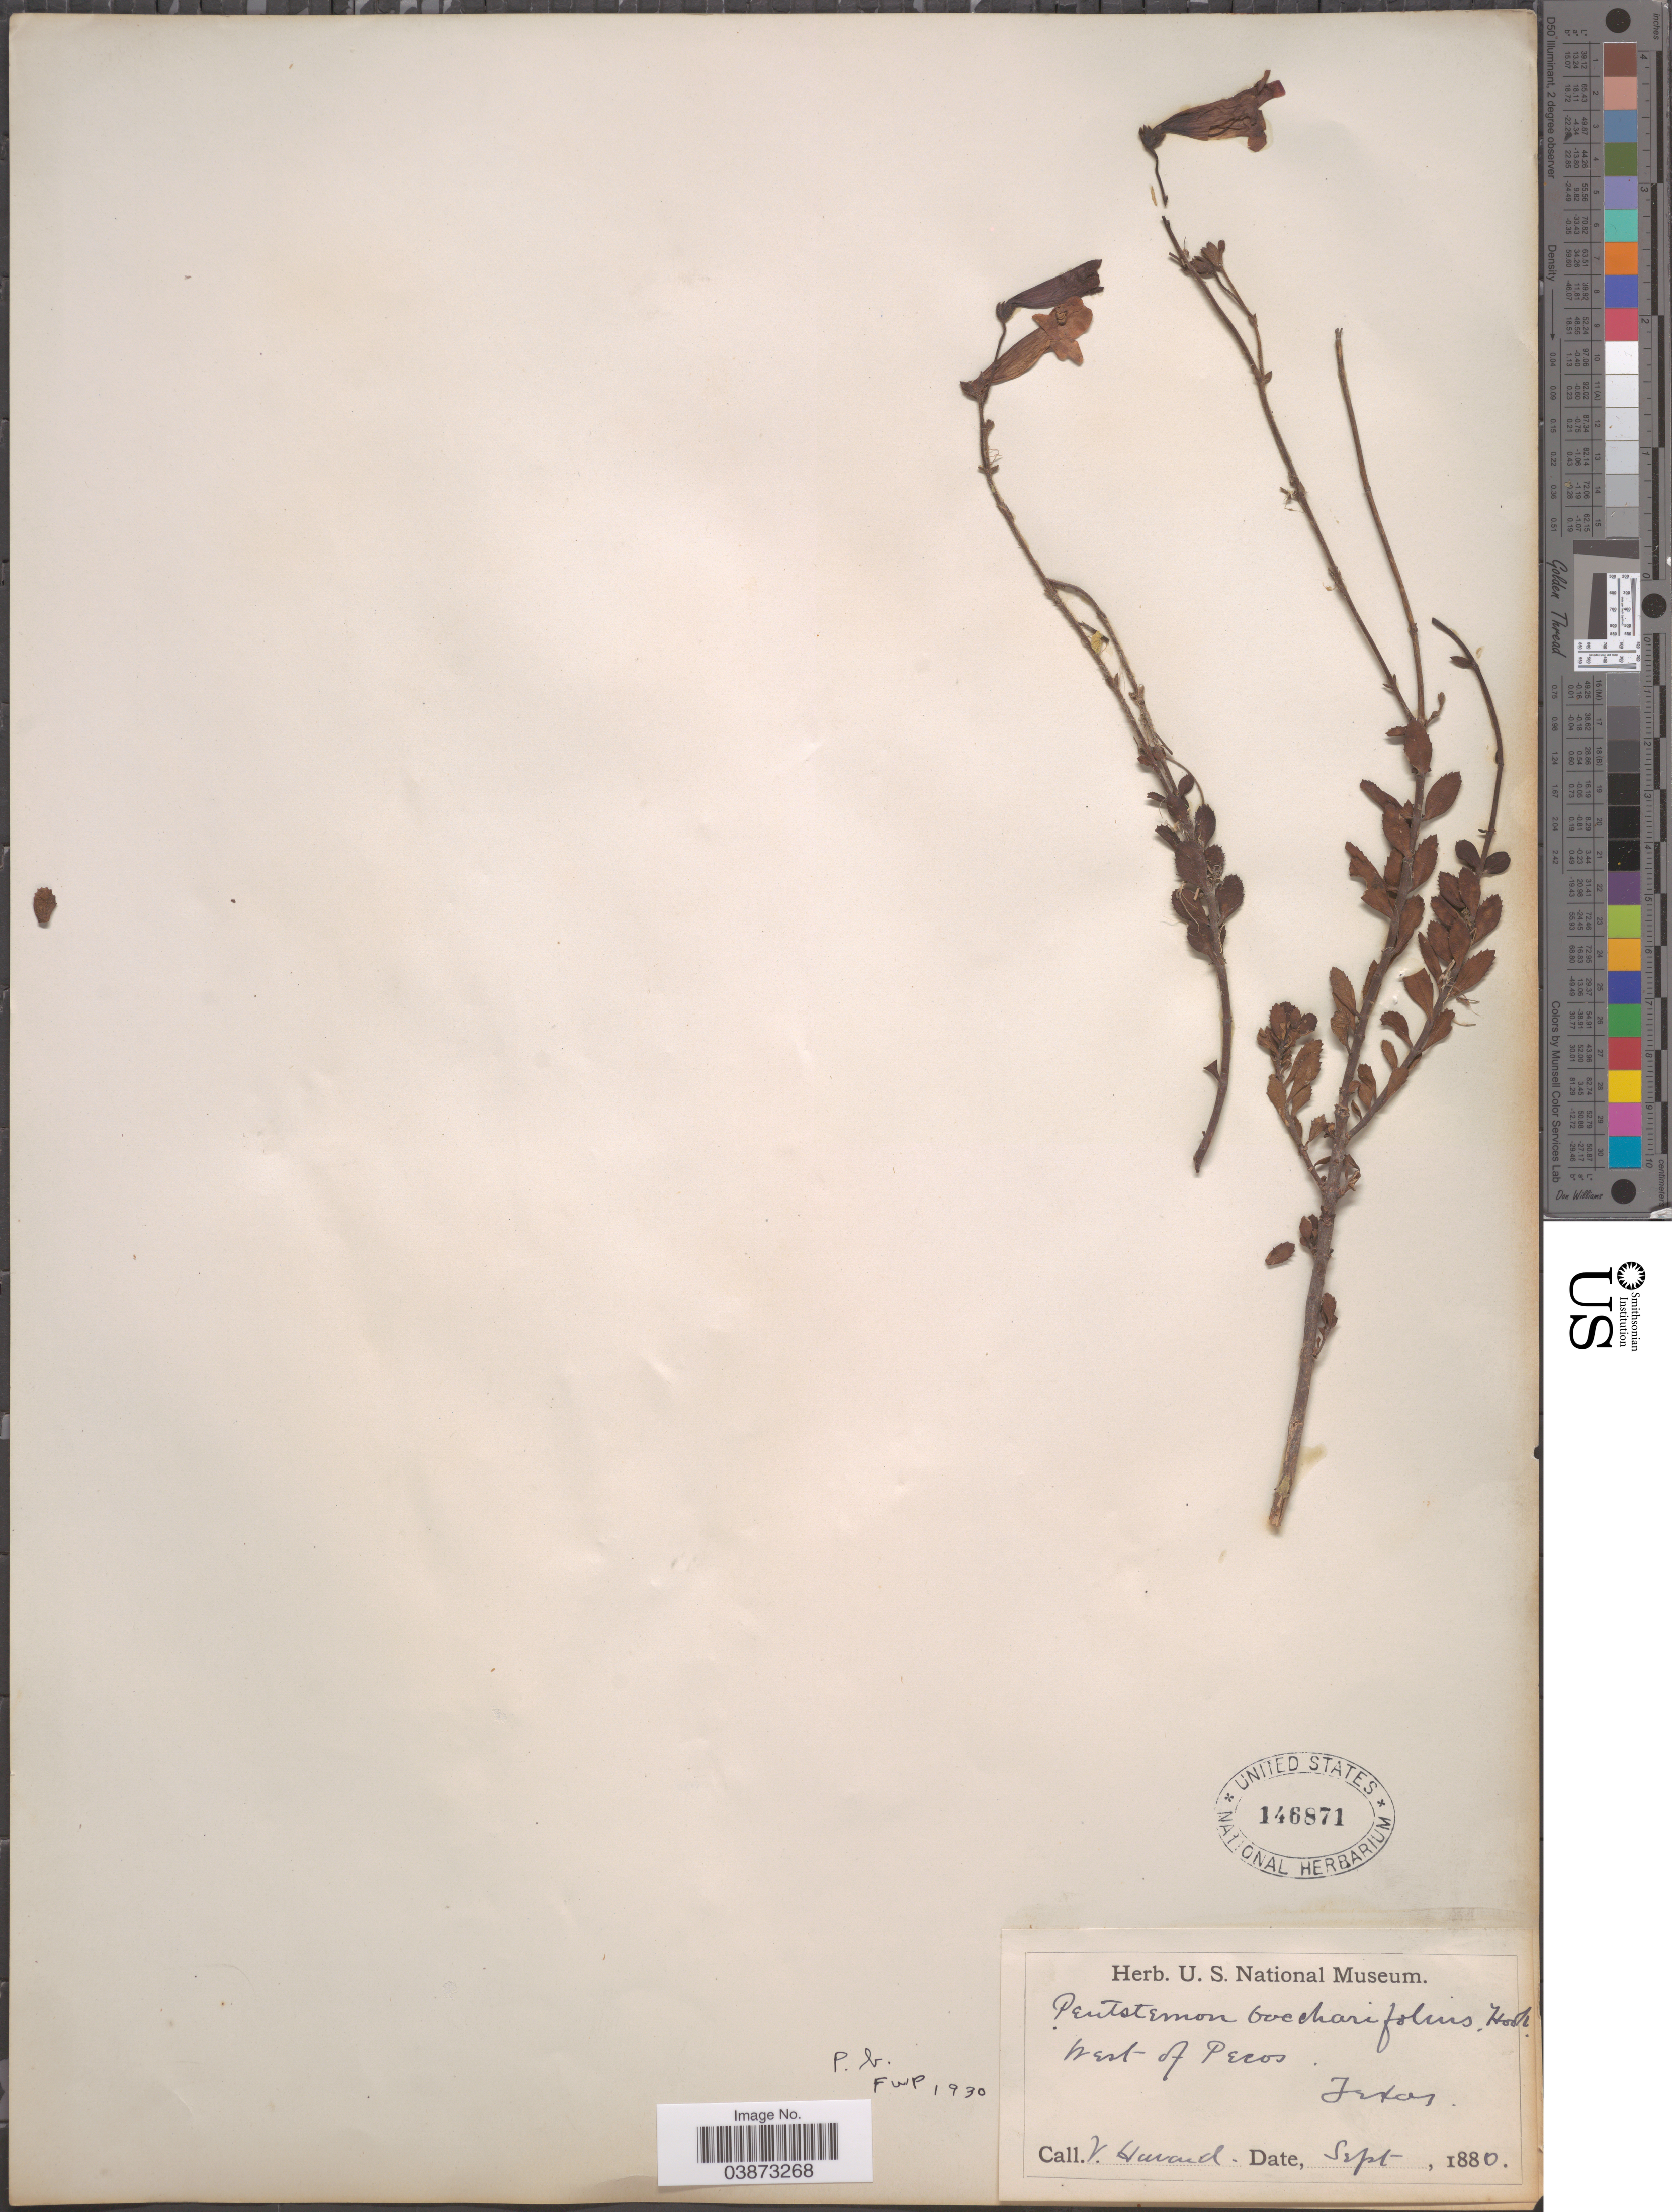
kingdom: Plantae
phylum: Tracheophyta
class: Magnoliopsida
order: Lamiales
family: Plantaginaceae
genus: Penstemon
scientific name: Penstemon baccharifolius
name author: Hook.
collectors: V. Havard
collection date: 1880-09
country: United States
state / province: Texas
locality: West of Pecos.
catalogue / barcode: US 146871